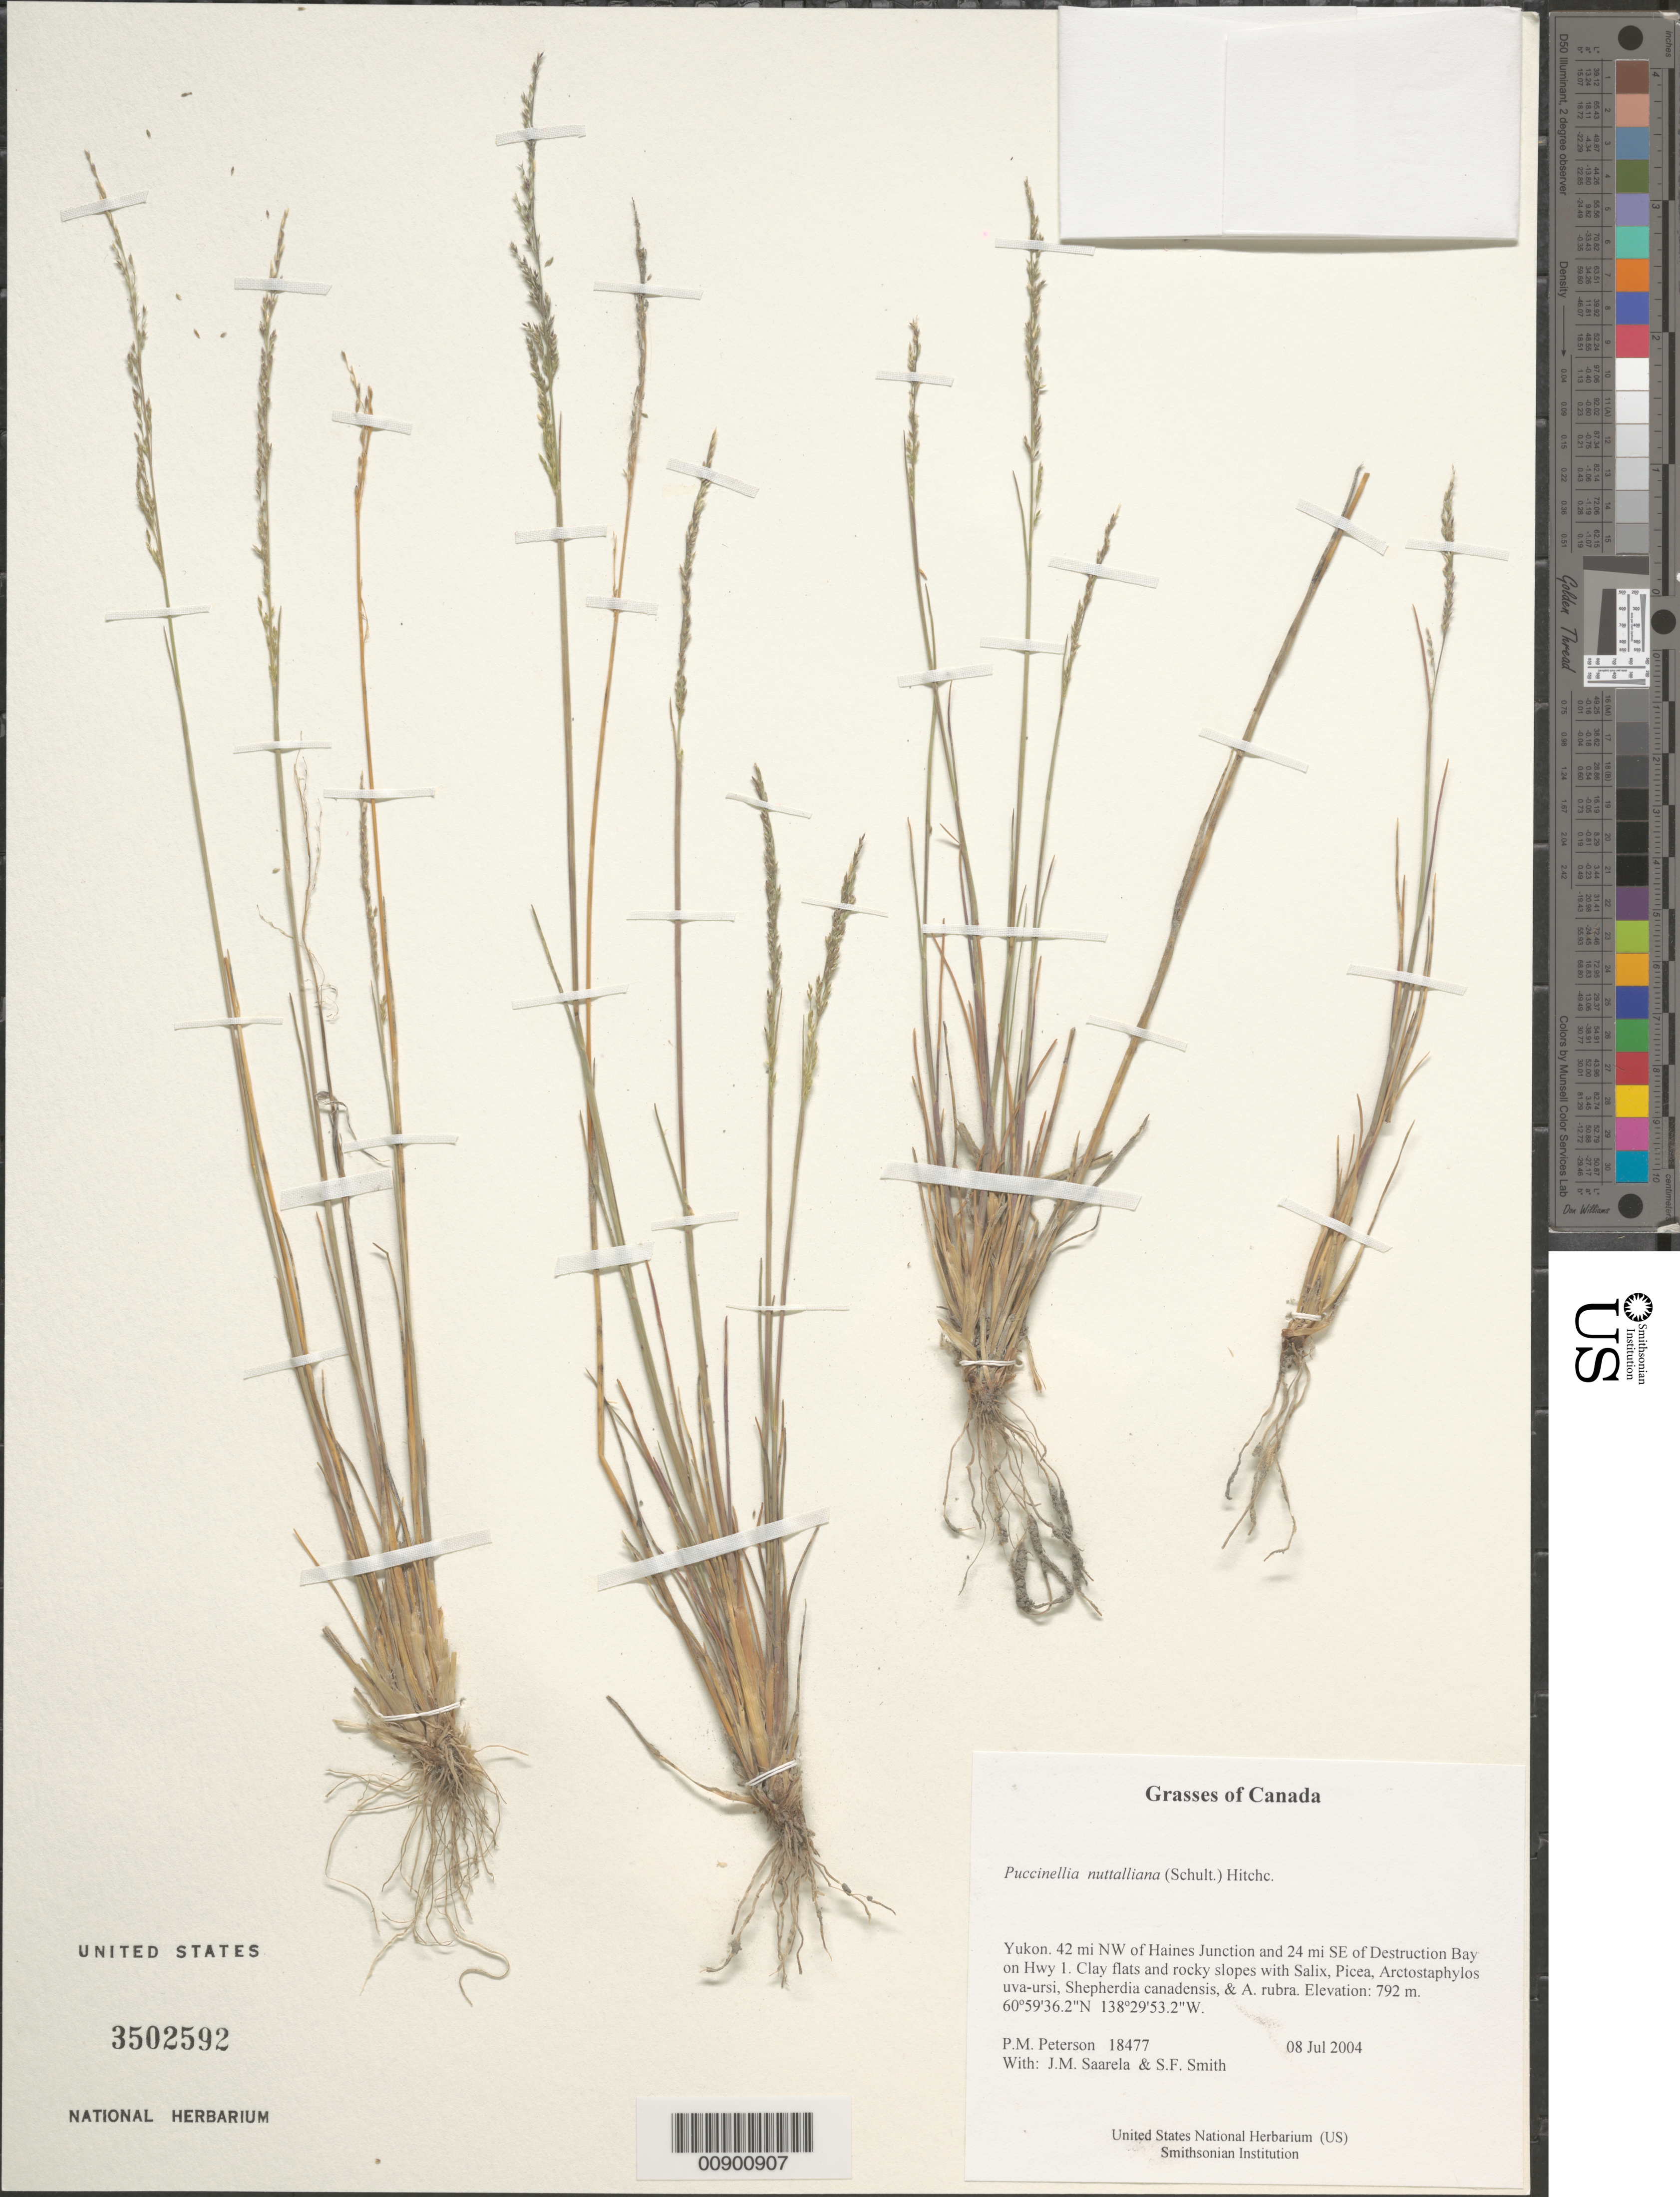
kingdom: Plantae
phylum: Tracheophyta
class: Liliopsida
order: Poales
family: Poaceae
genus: Puccinellia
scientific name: Puccinellia nuttalliana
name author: (Schult.) Hitchc.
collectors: P. M. Peterson, J. Saarela & S.F. Smith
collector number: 18477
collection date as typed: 08 Jul 2004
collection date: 2004-07-08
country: Canada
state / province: Yukon Territory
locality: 42 mi NW of Haines Junction and 24 mi SE of Destruction Bay on Hwy 1. Clay flats and rocky slopes with Salix, Picea, Arctostaphylos uva-ursi, Shepherdia canadensis, & A. rubra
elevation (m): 792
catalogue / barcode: US 3502592